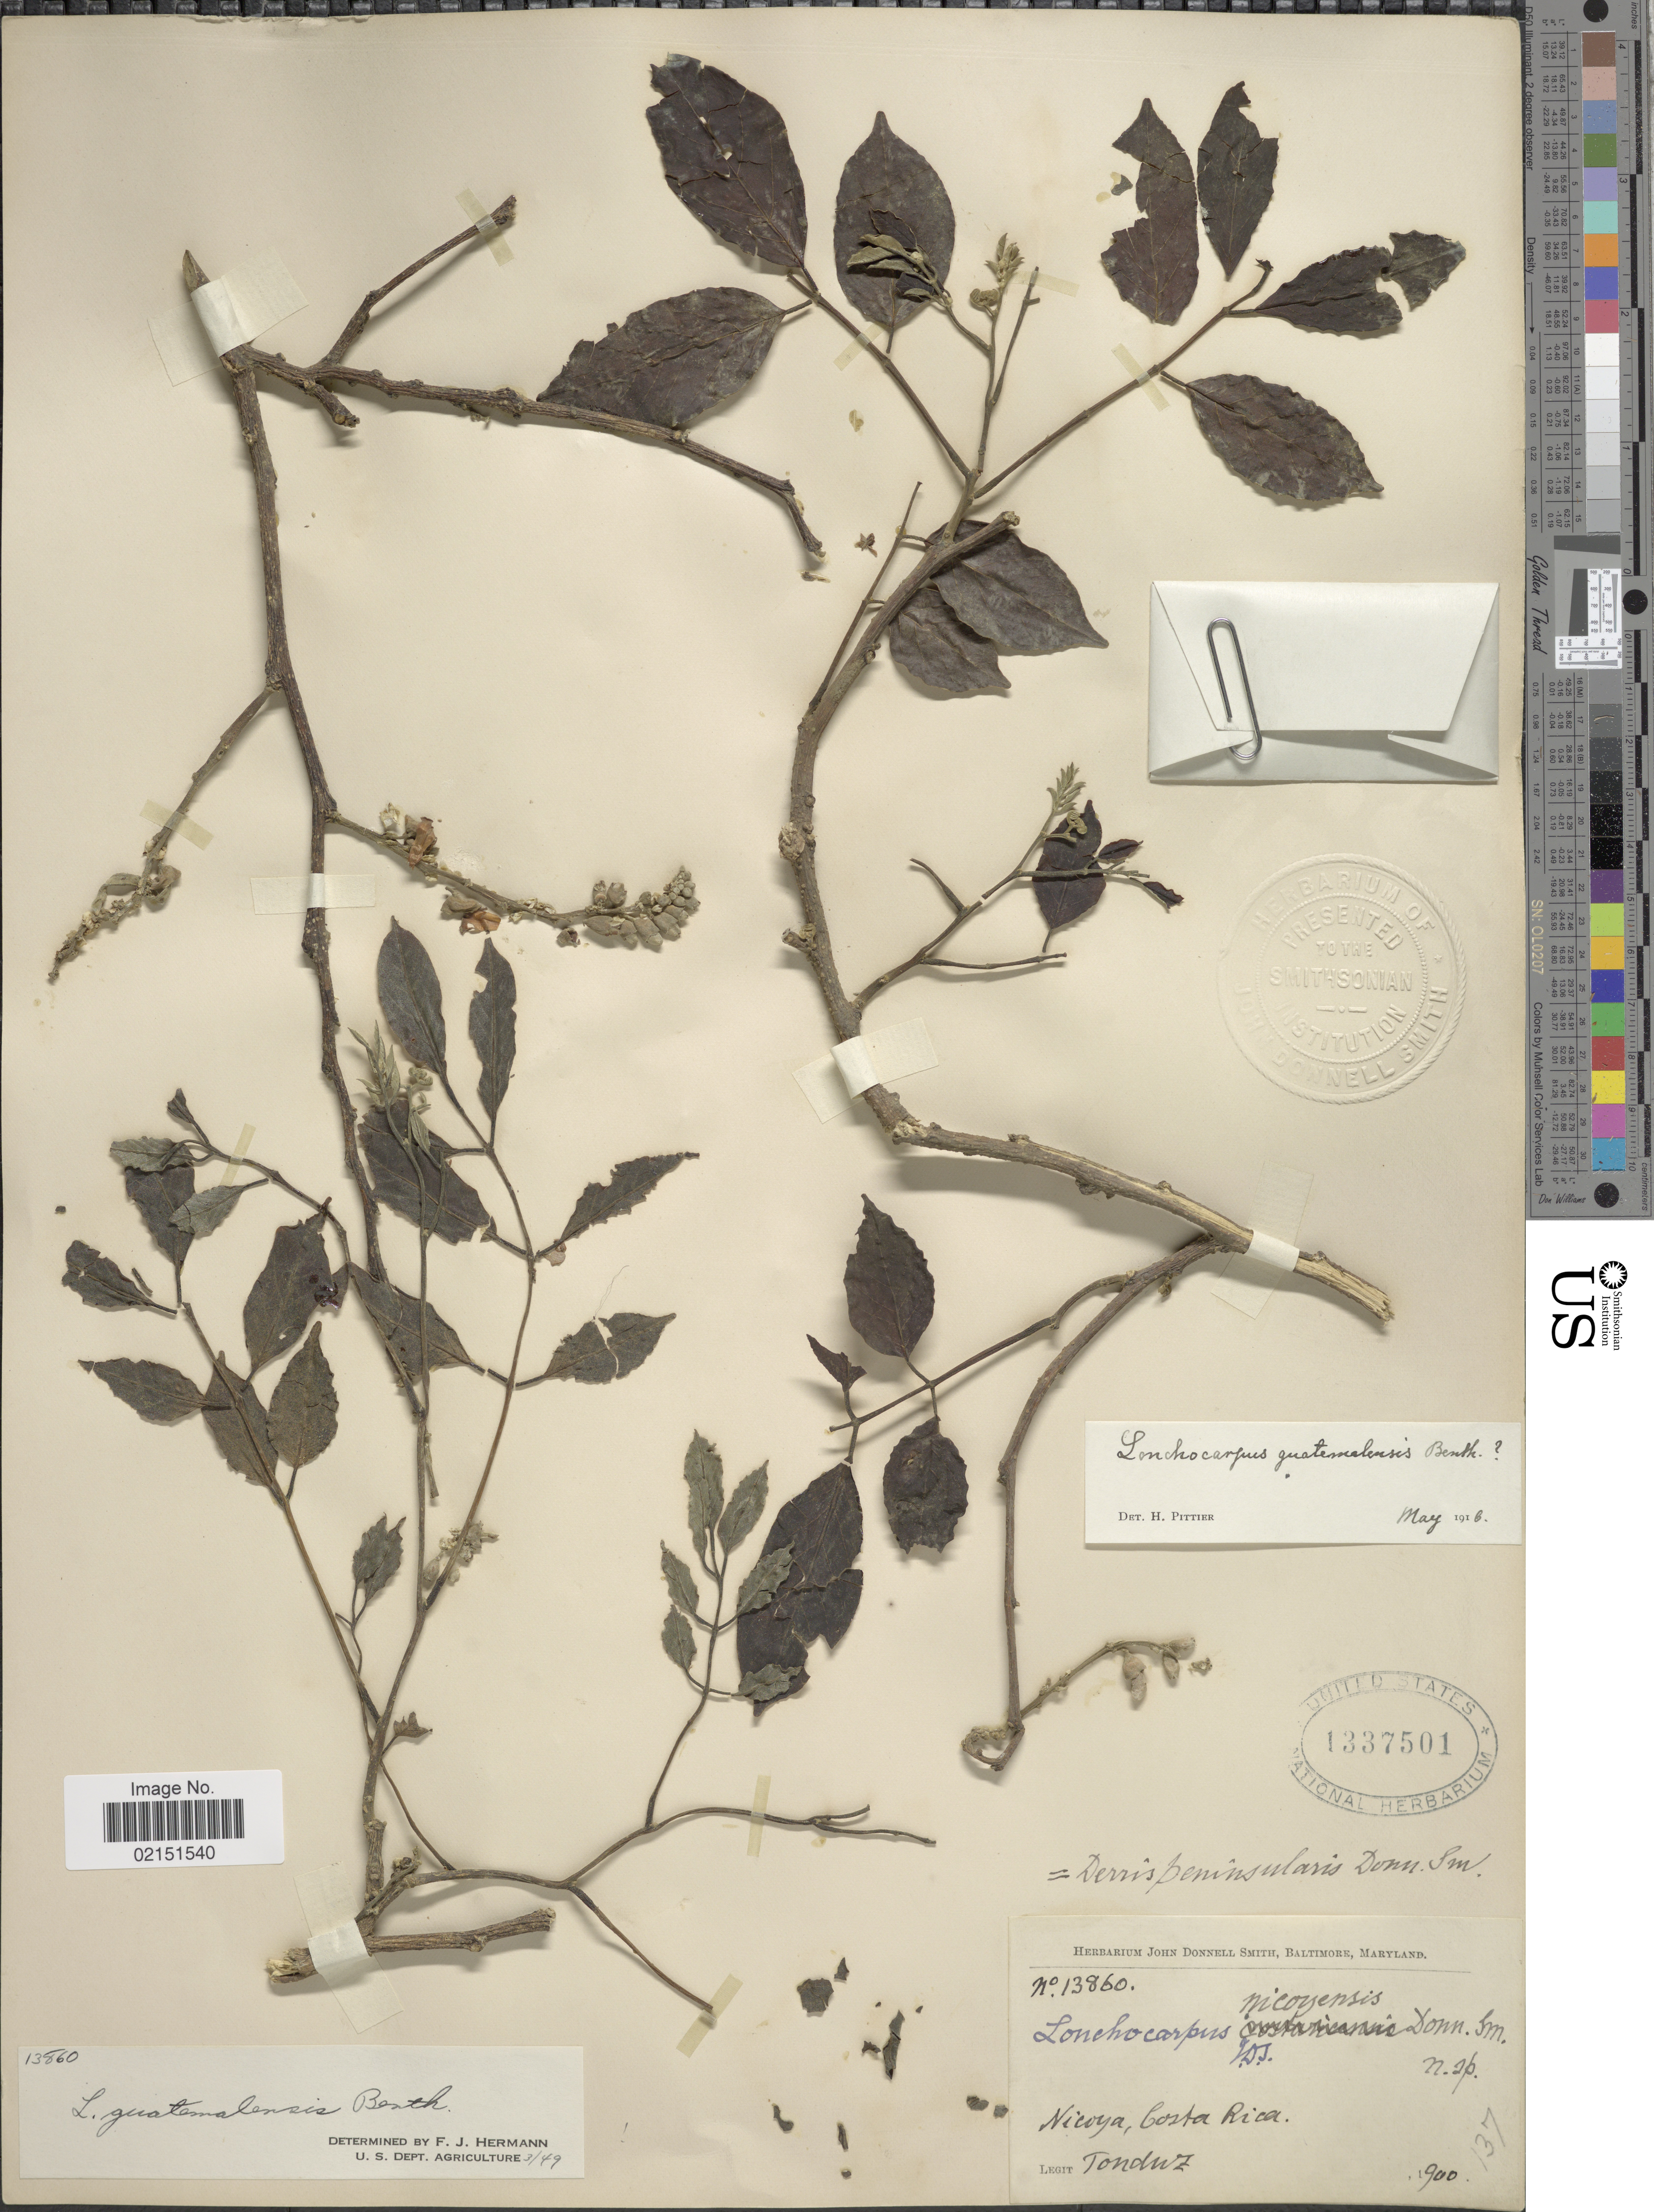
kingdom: Plantae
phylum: Tracheophyta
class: Magnoliopsida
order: Fabales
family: Fabaceae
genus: Lonchocarpus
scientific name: Lonchocarpus guatemalensis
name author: Benth.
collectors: Tonduz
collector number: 13860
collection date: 1900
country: Costa Rica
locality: Nicoya, Costa Rica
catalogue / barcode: US 1337501